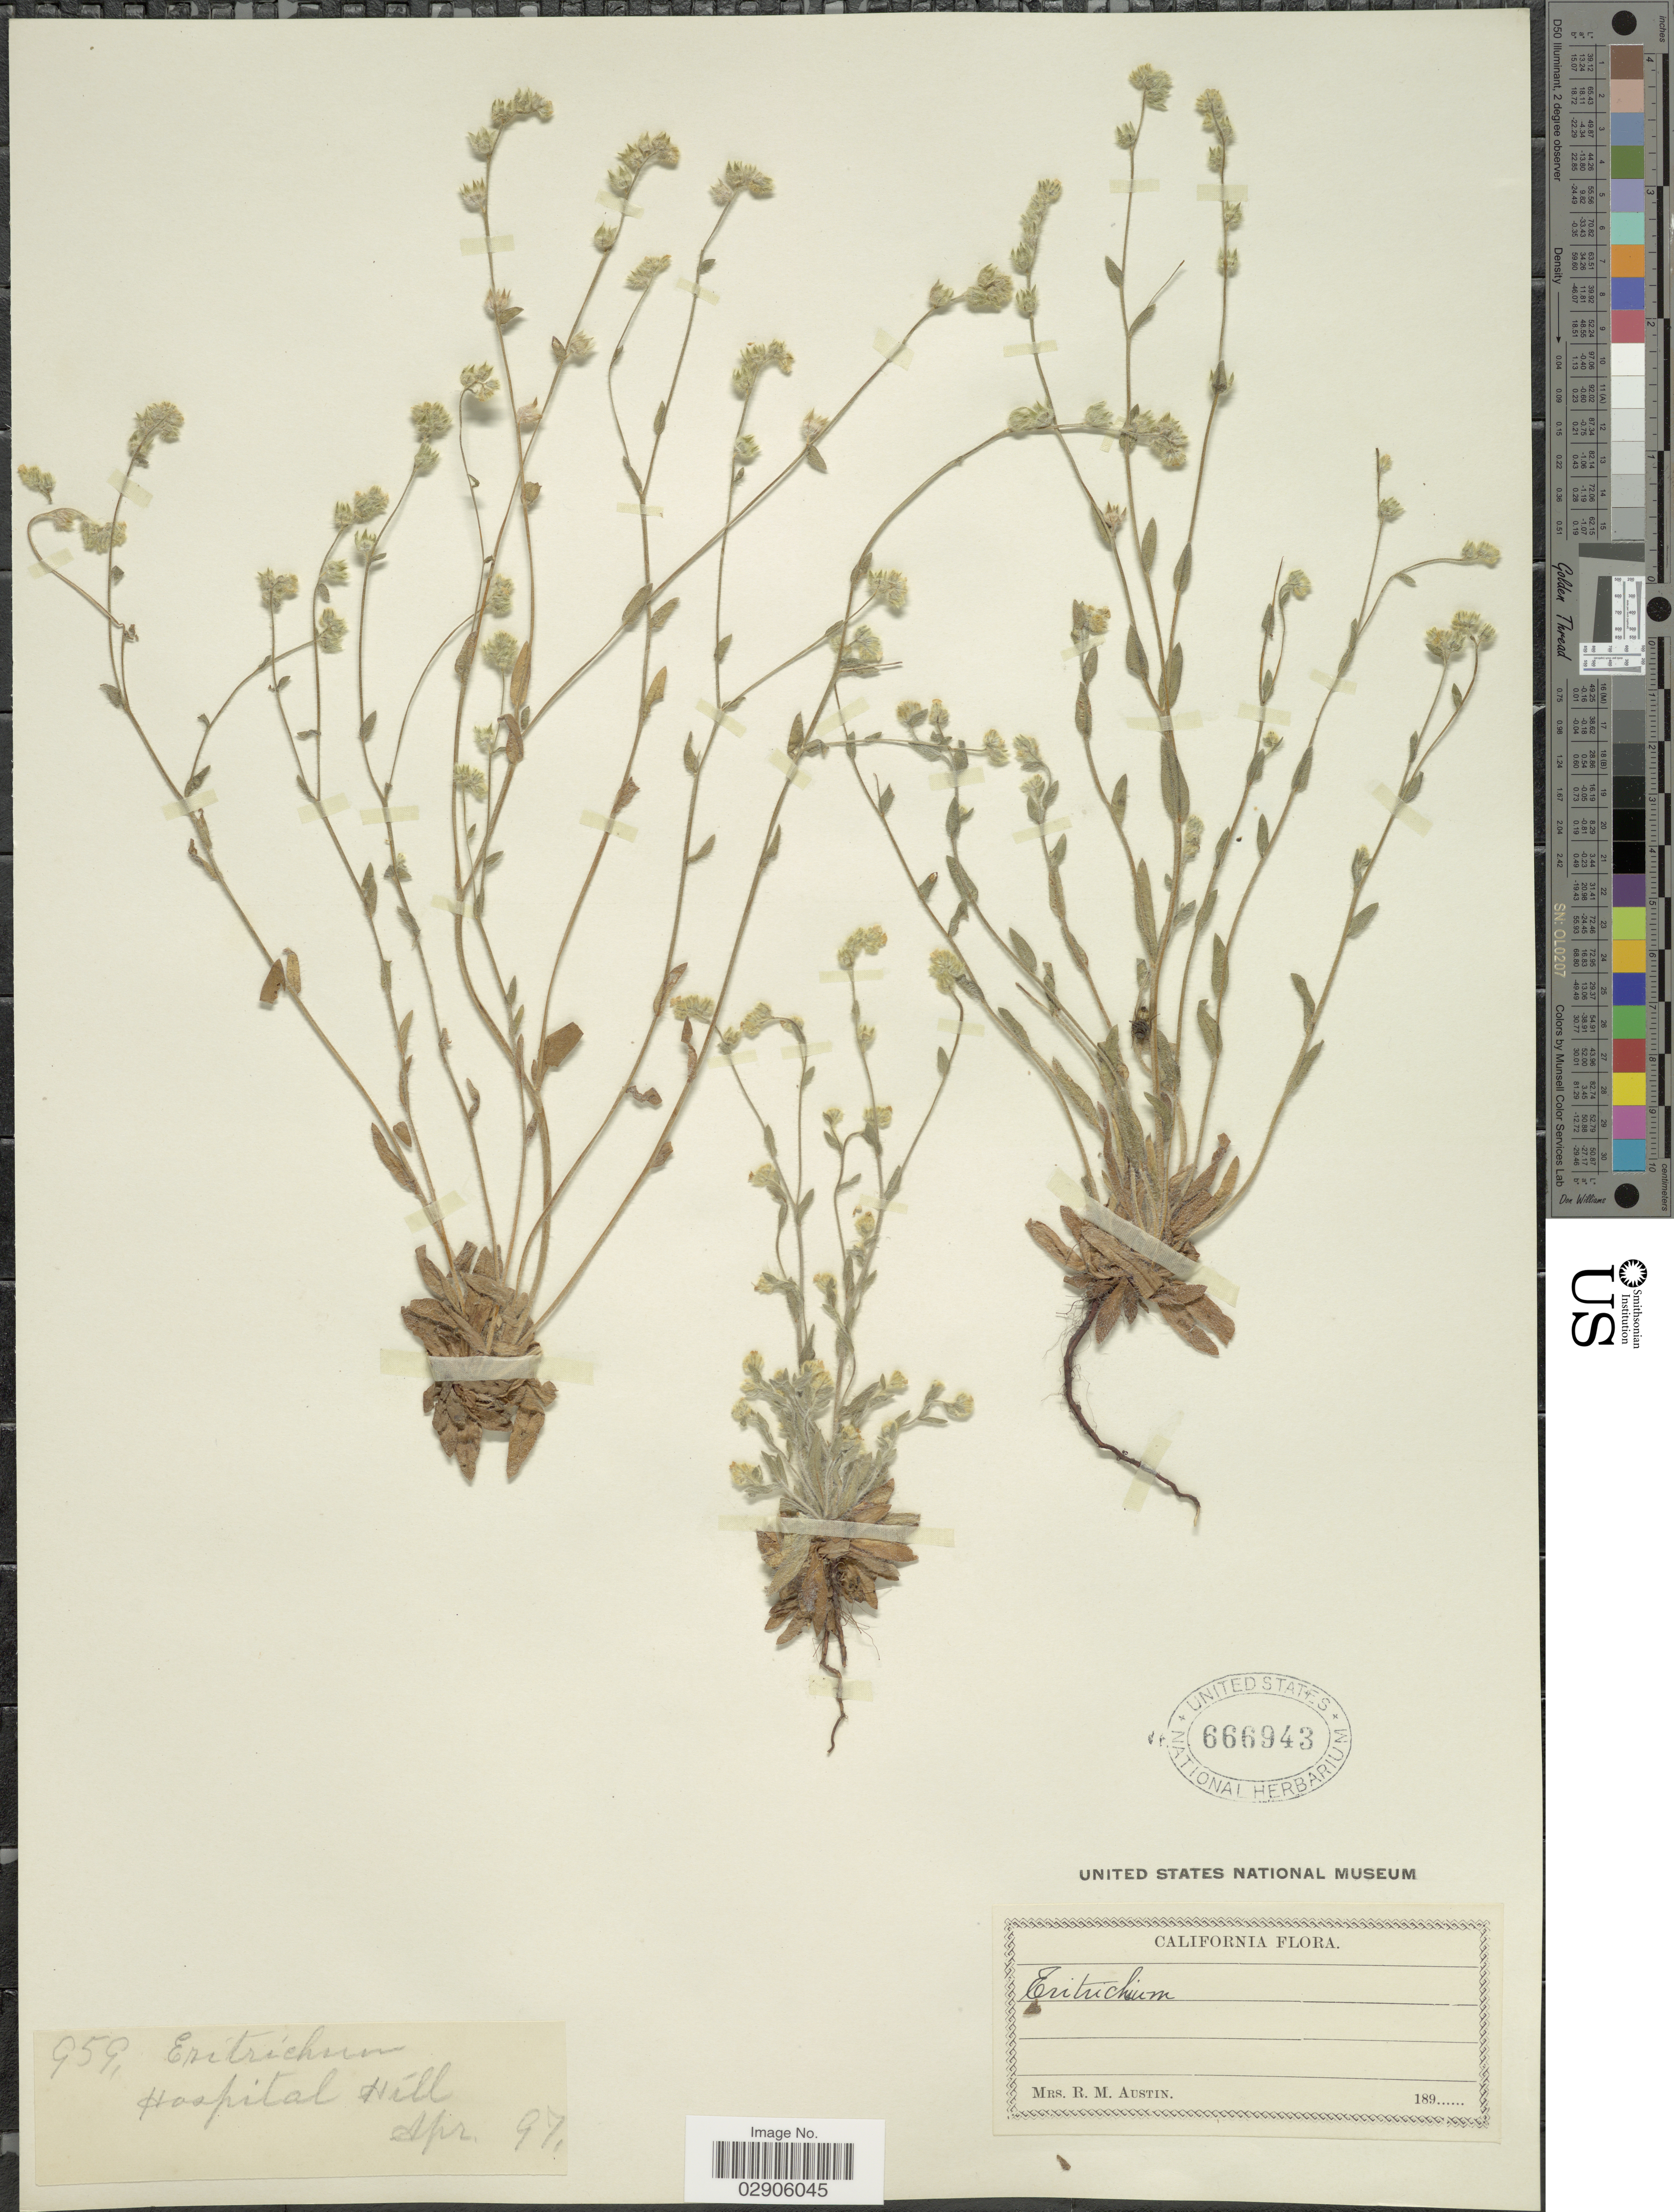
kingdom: Plantae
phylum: Tracheophyta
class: Magnoliopsida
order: Boraginales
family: Boraginaceae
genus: Plagiobothrys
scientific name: Plagiobothrys sp.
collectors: R. Austin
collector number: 959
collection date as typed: Transcribed d/m/y: /4/97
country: United States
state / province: California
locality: Hospital Hill.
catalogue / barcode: US 666943